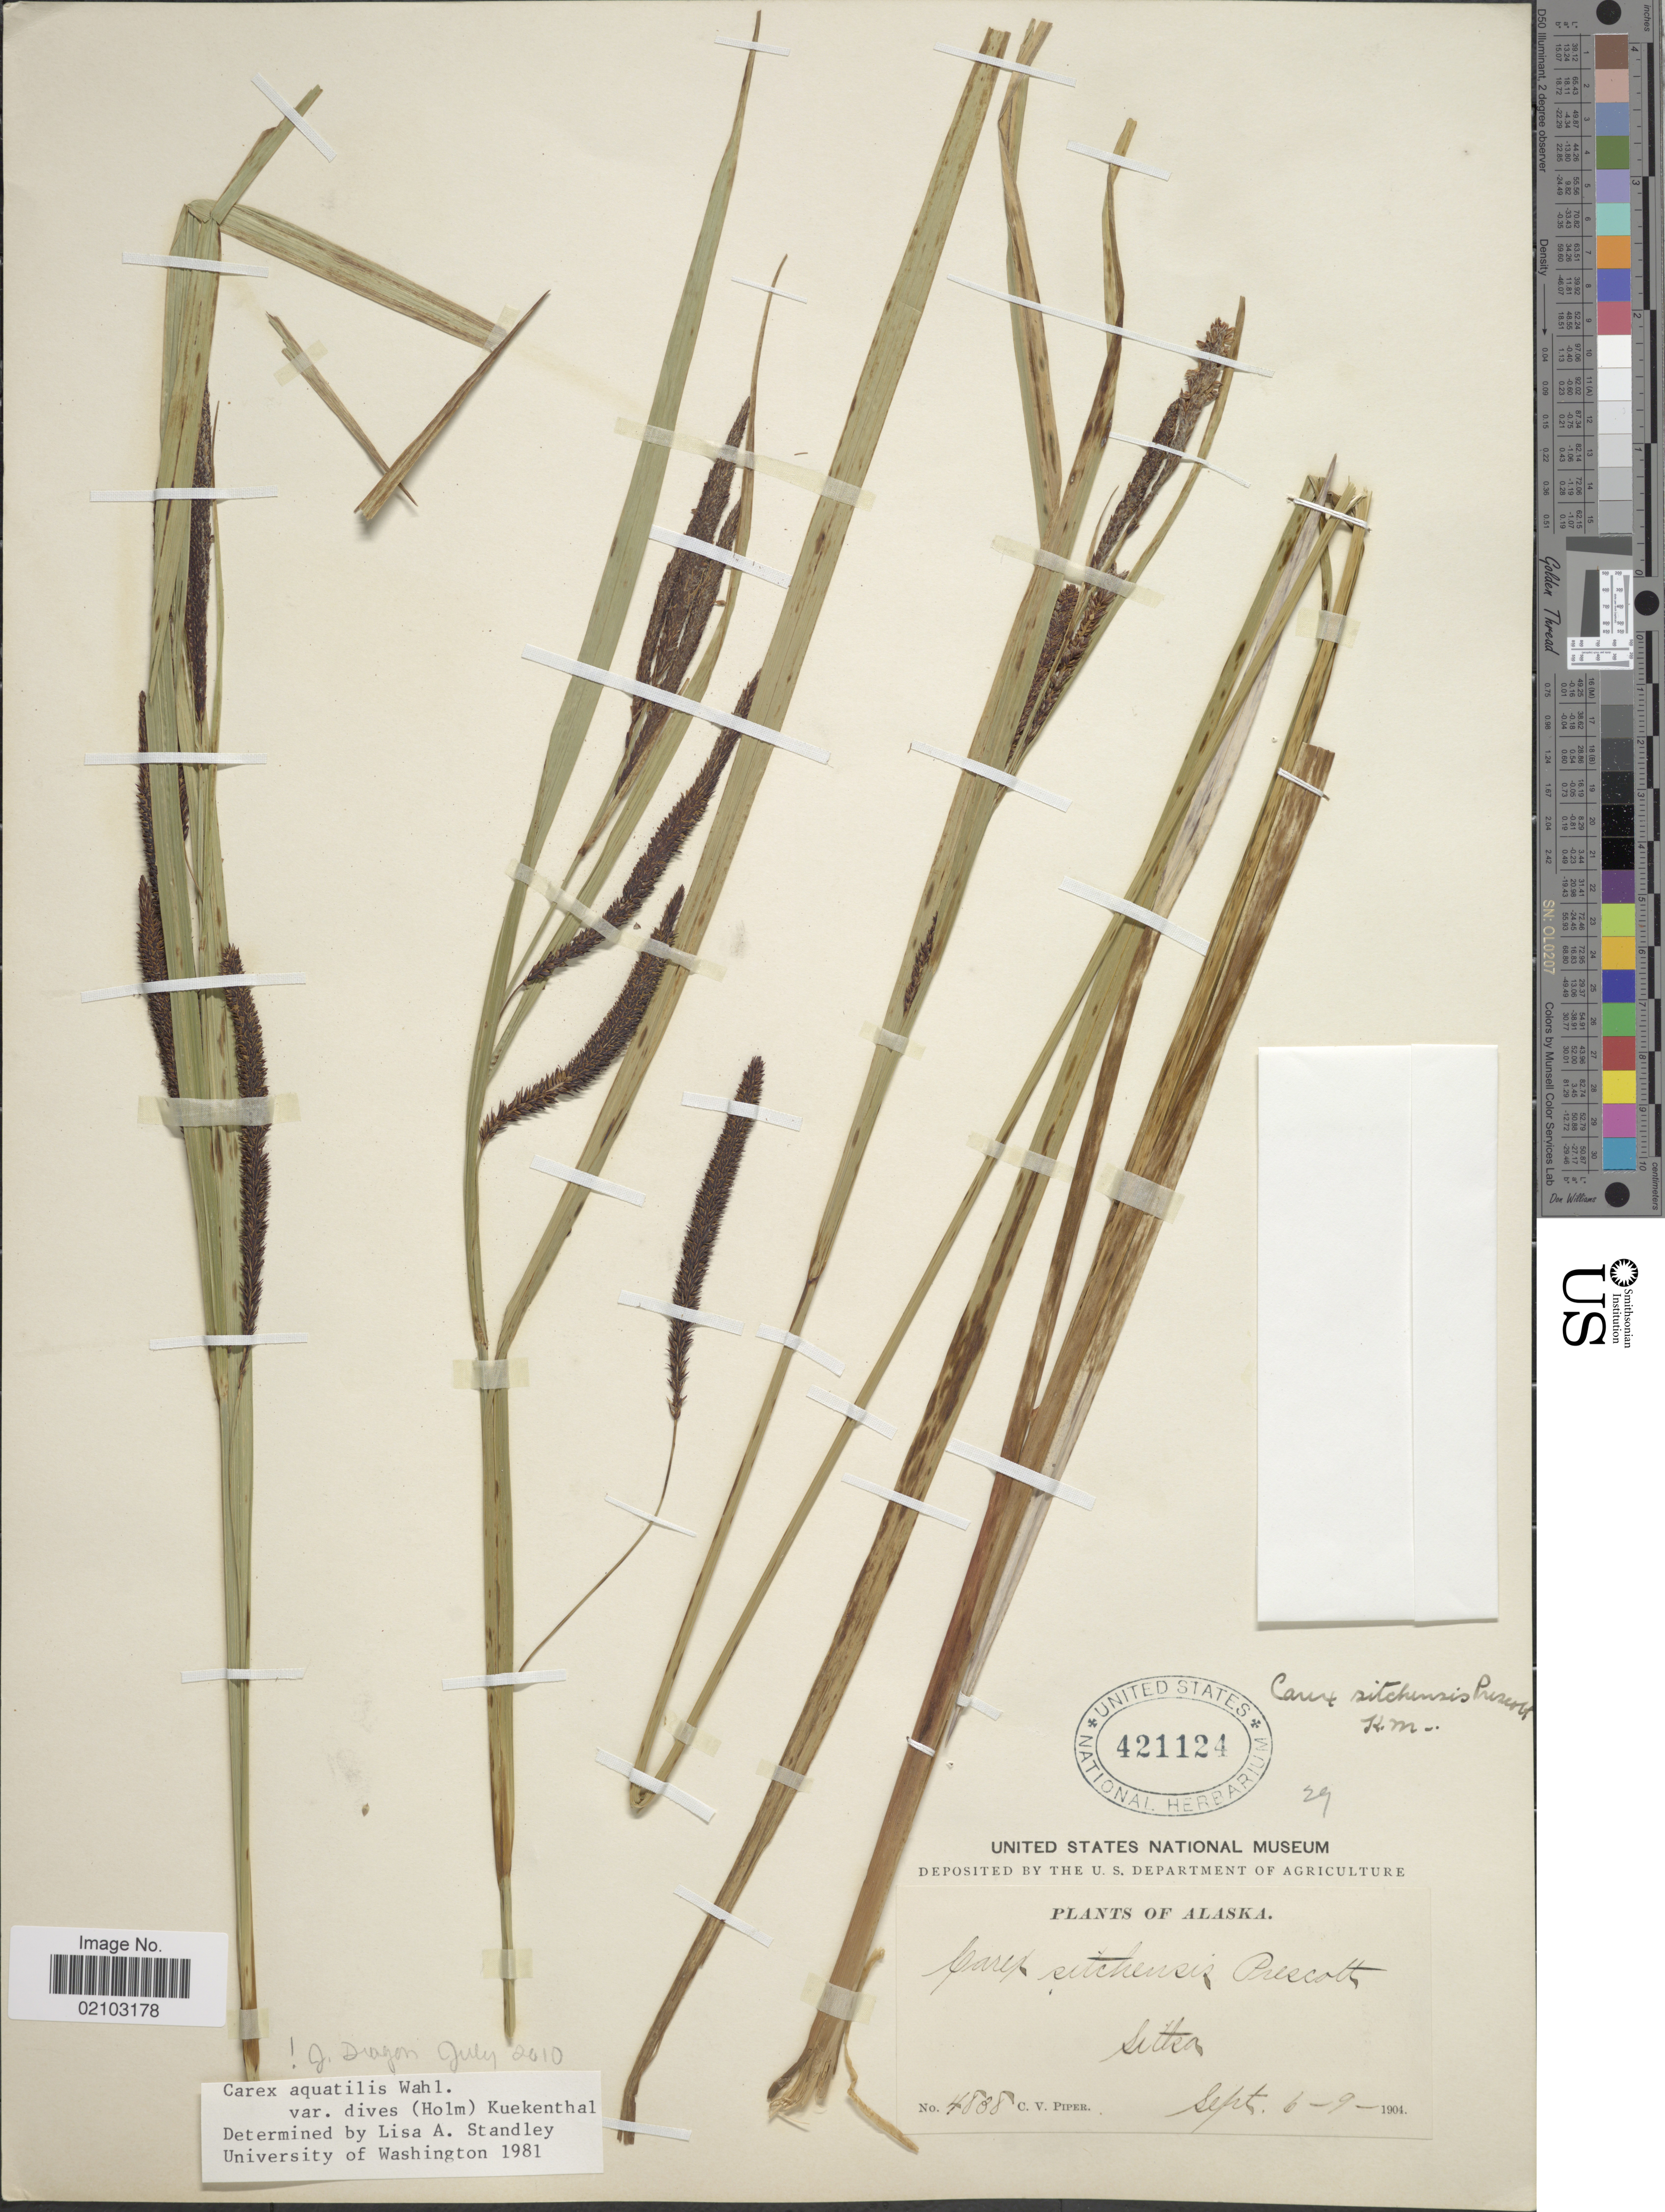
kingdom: Plantae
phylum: Tracheophyta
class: Liliopsida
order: Poales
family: Cyperaceae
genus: Carex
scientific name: Carex aquatilis var. dives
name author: (Holm) Kük.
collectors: C. V. Piper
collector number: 4838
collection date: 1904-09-06/1904-09-09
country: United States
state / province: Alaska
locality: Sitka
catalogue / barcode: US 421124